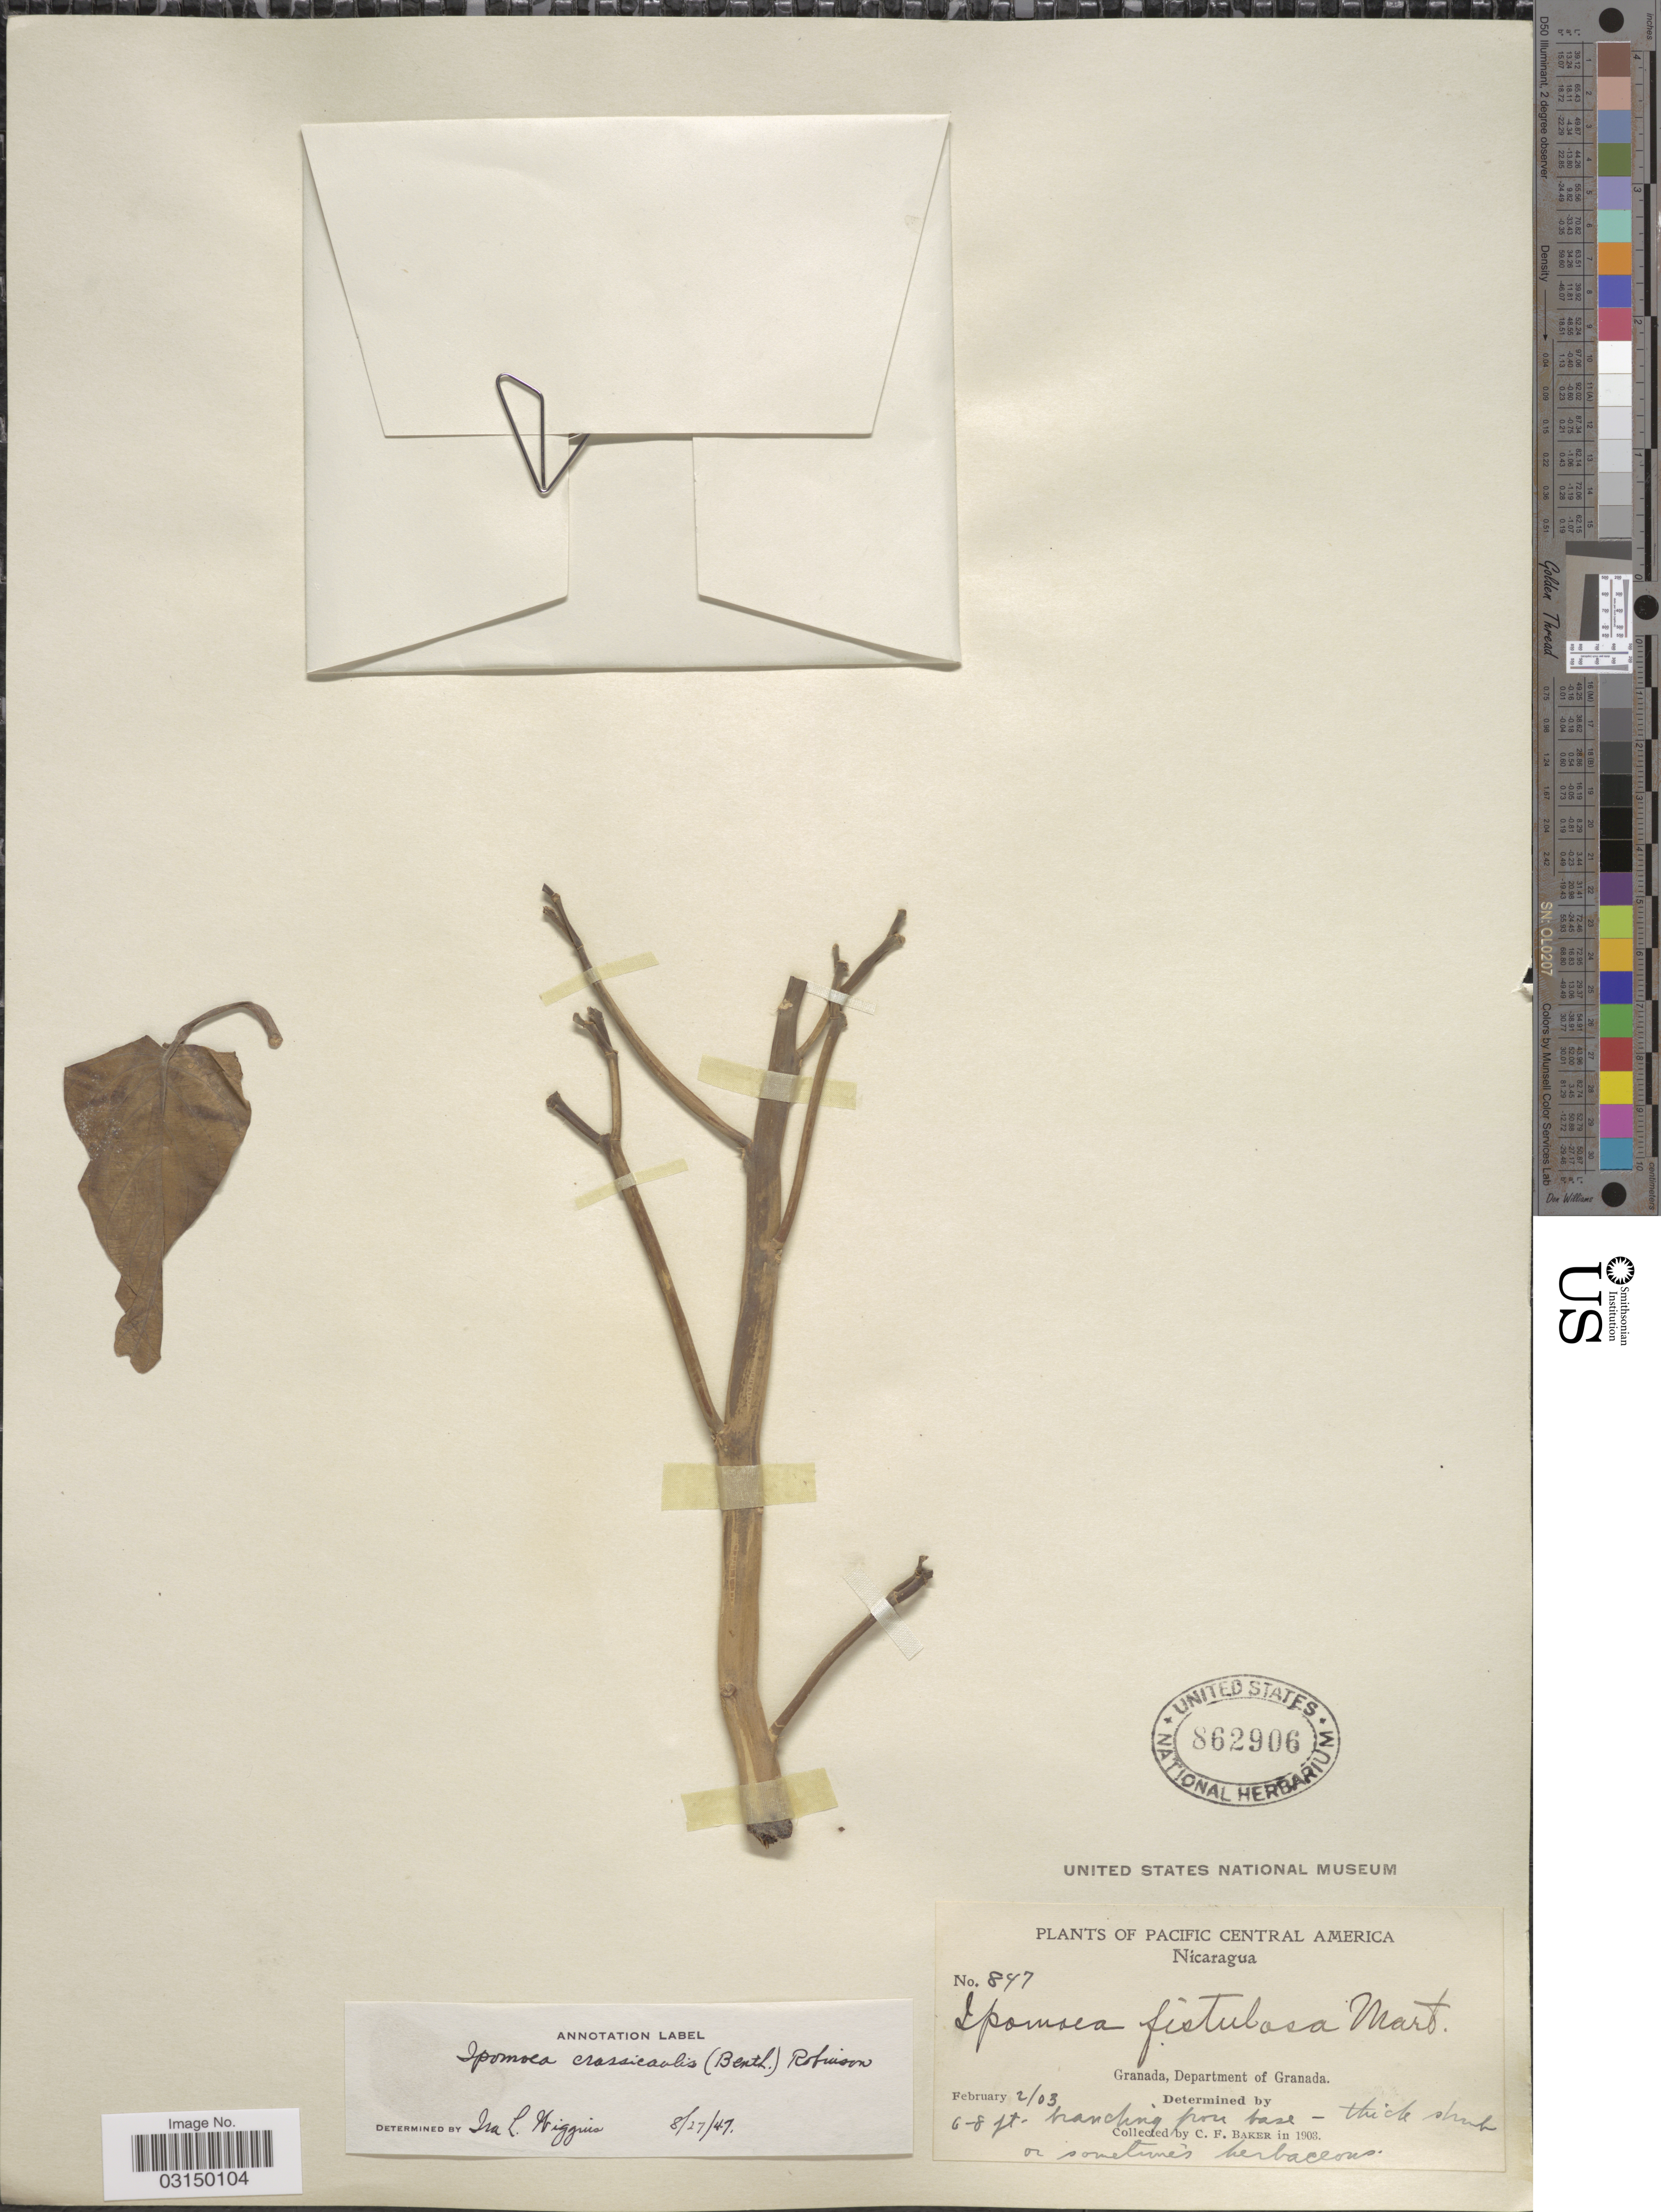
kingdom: Plantae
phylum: Tracheophyta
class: Magnoliopsida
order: Solanales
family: Convolvulaceae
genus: Ipomoea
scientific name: Ipomoea carnea subsp. fistulosa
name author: (Mart. ex Choisy) D.F. Austin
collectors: C. F. Baker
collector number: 847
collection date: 1903-02-02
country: Nicaragua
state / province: Granada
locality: Pacific Central America. Department of Granada.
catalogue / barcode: US 862906